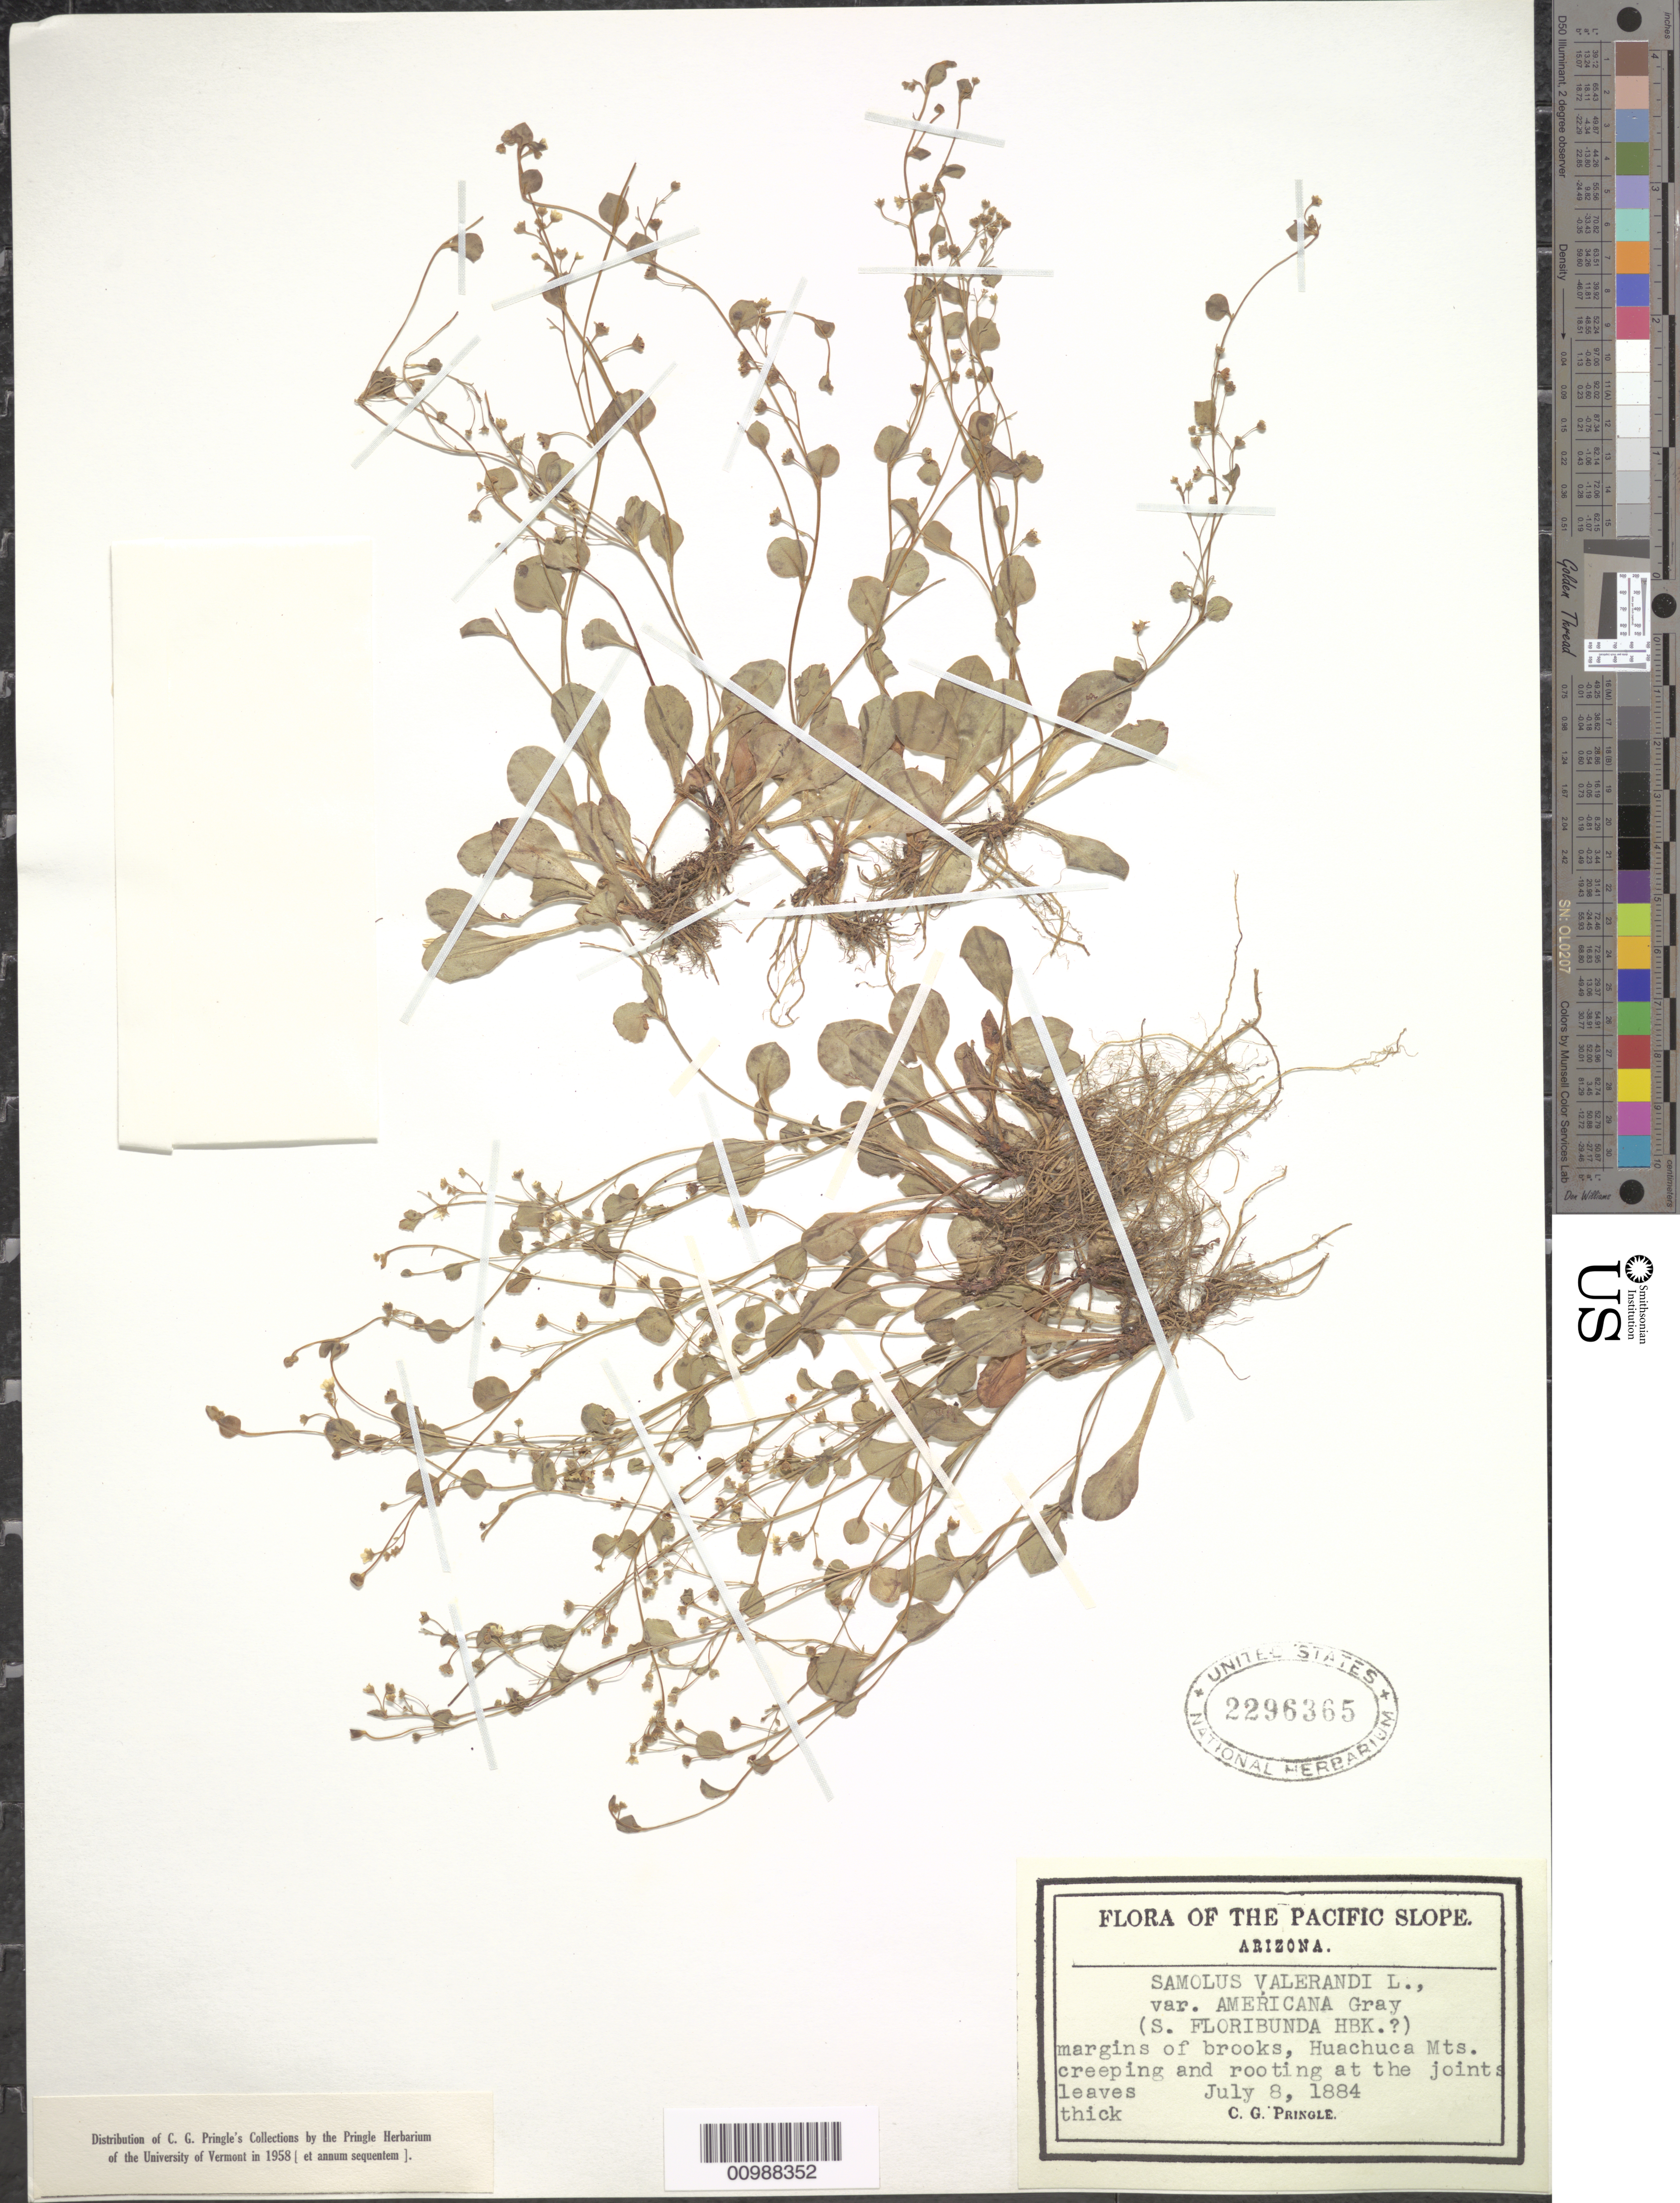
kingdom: Plantae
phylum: Tracheophyta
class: Magnoliopsida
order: Ericales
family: Primulaceae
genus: Samolus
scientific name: Samolus valerandi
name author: L.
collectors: C. G. Pringle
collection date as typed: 08 Jul 1884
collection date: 1884-07-08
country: United States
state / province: Arizona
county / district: Cochise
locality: Margins of brooks, Huachuca Mountains.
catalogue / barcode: US 2296365